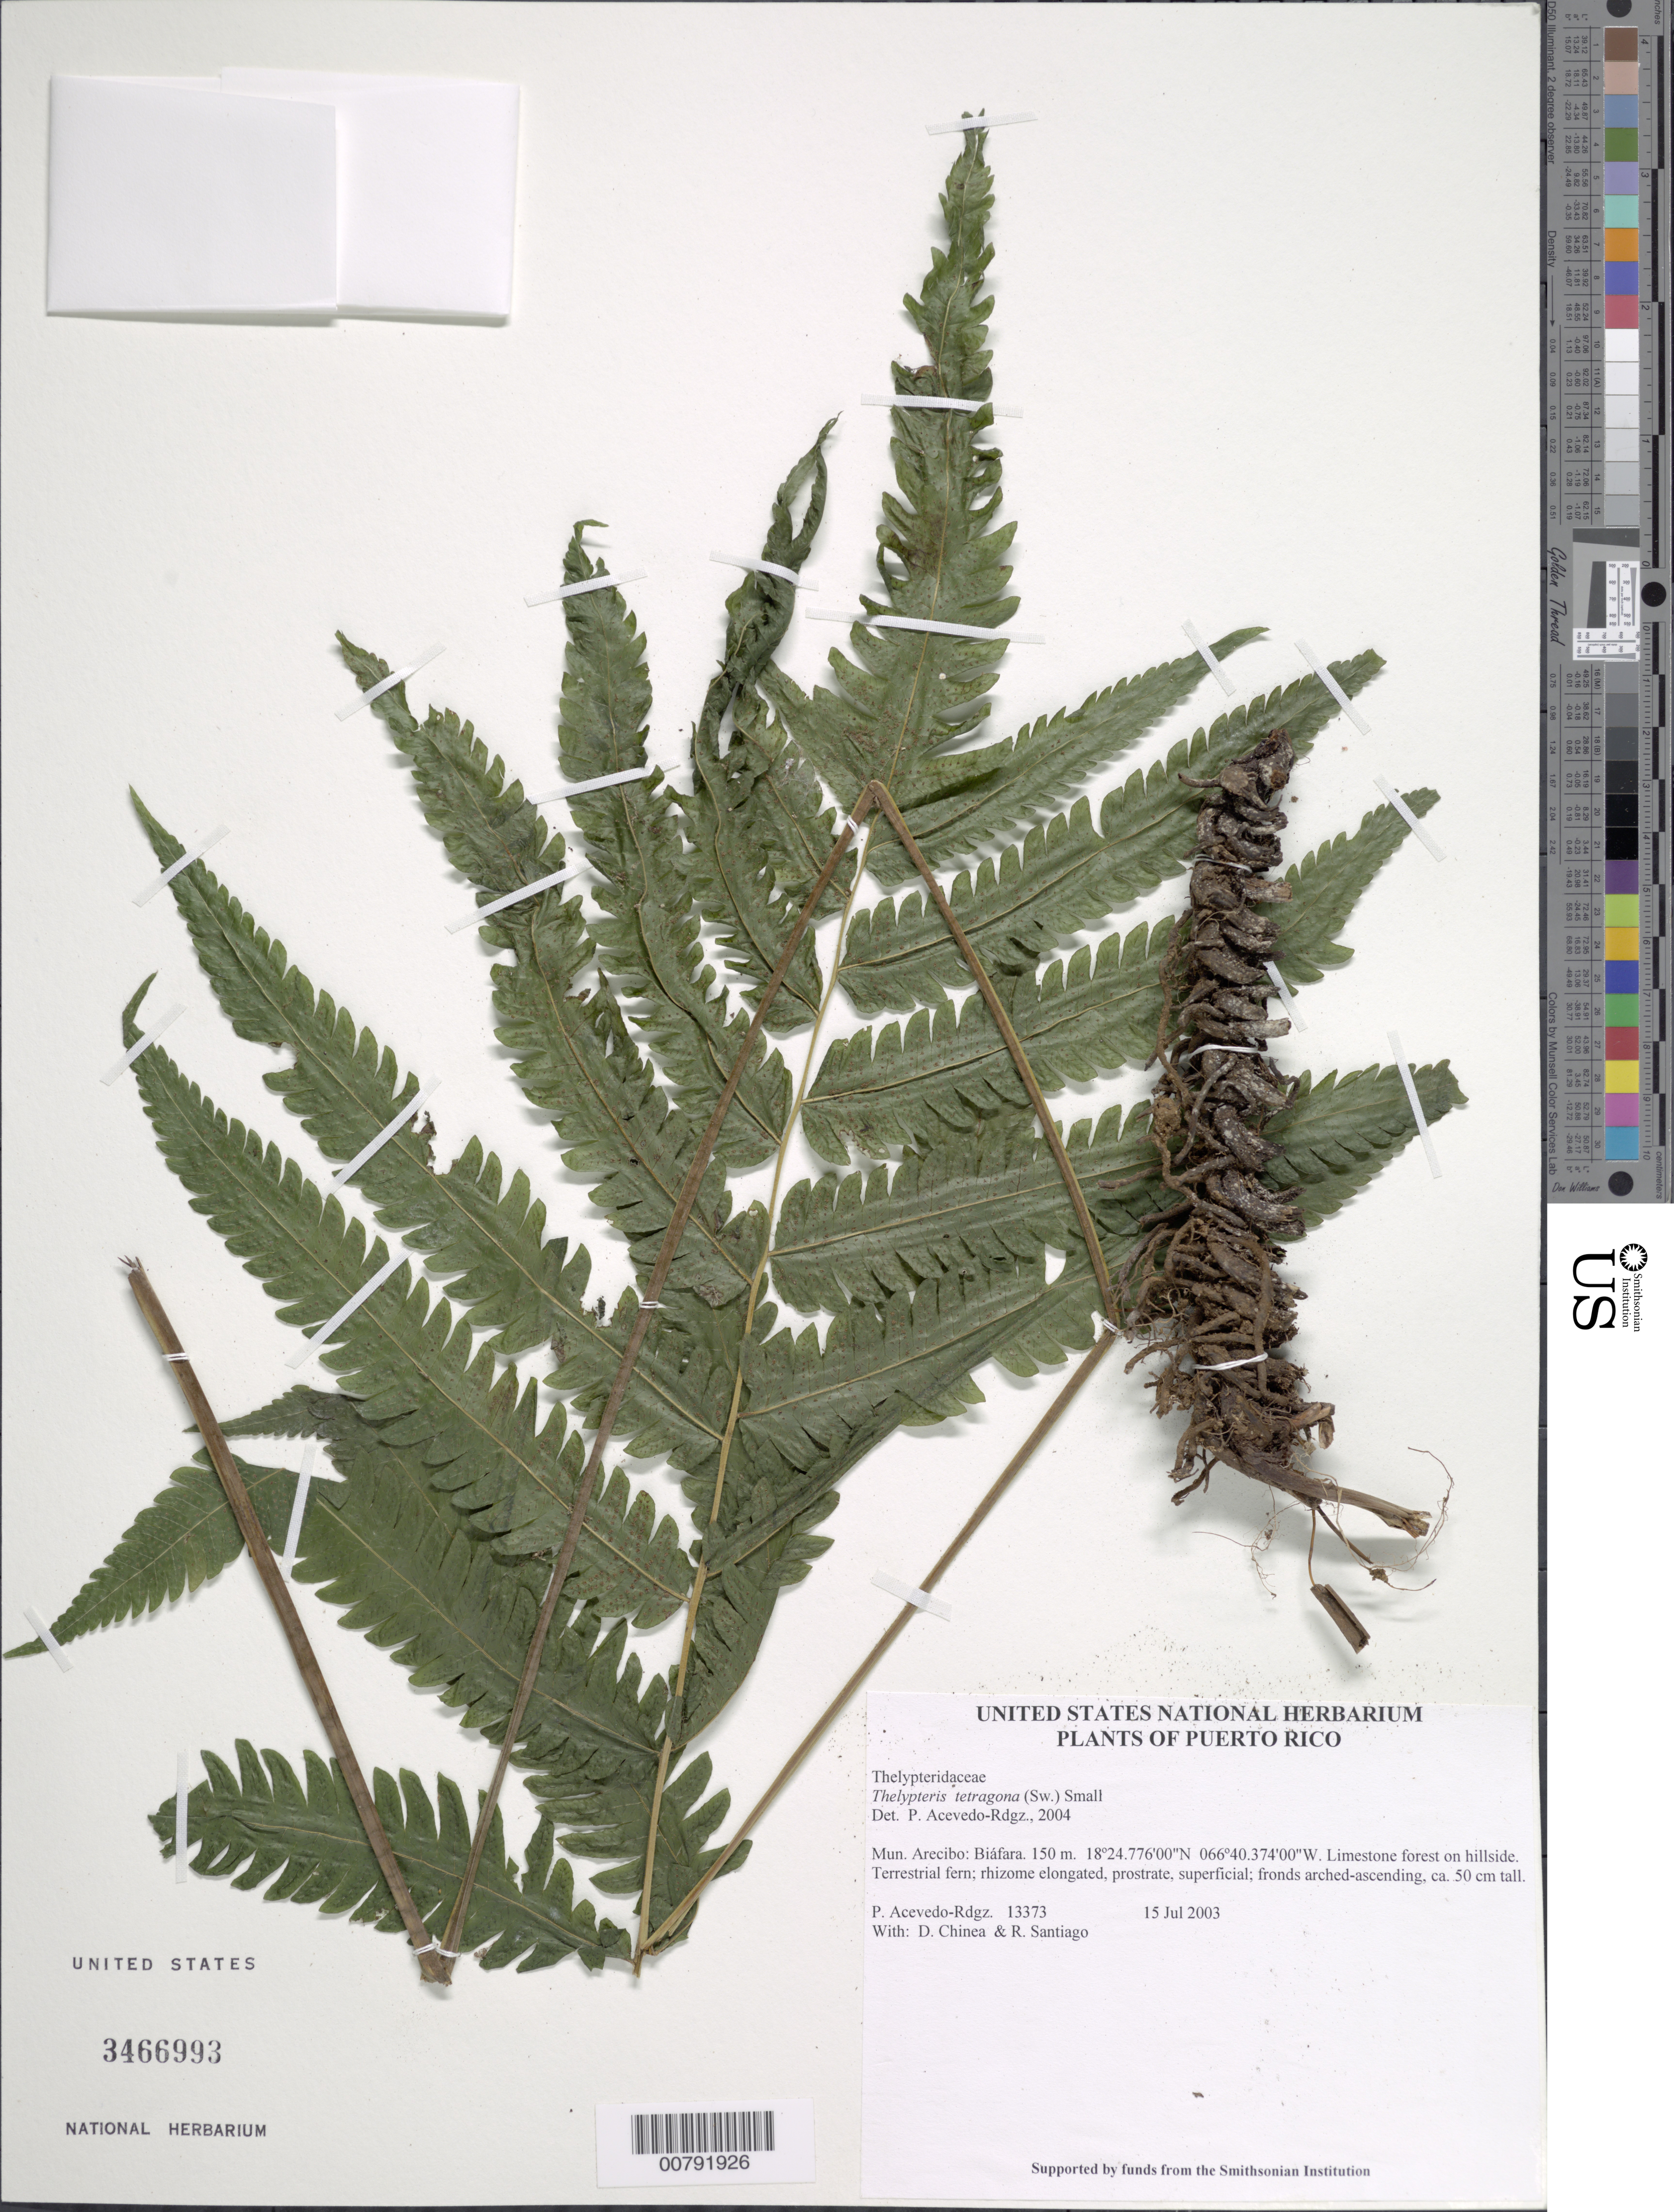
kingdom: Plantae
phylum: Tracheophyta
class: Polypodiopsida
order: Polypodiales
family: Thelypteridaceae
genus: Goniopteris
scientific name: Goniopteris tetragona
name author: (C. Presl) Sw.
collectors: P. Acevedo-Rodr., D. Chinea & R. Santiago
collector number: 13373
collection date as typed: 15 Jul 2003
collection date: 2003-07-15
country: Puerto Rico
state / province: Arecibo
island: Puerto Rico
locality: Mun. Arecibo: Biáfara.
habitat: Limestone forest on hillside.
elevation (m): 150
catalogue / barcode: US 3466993